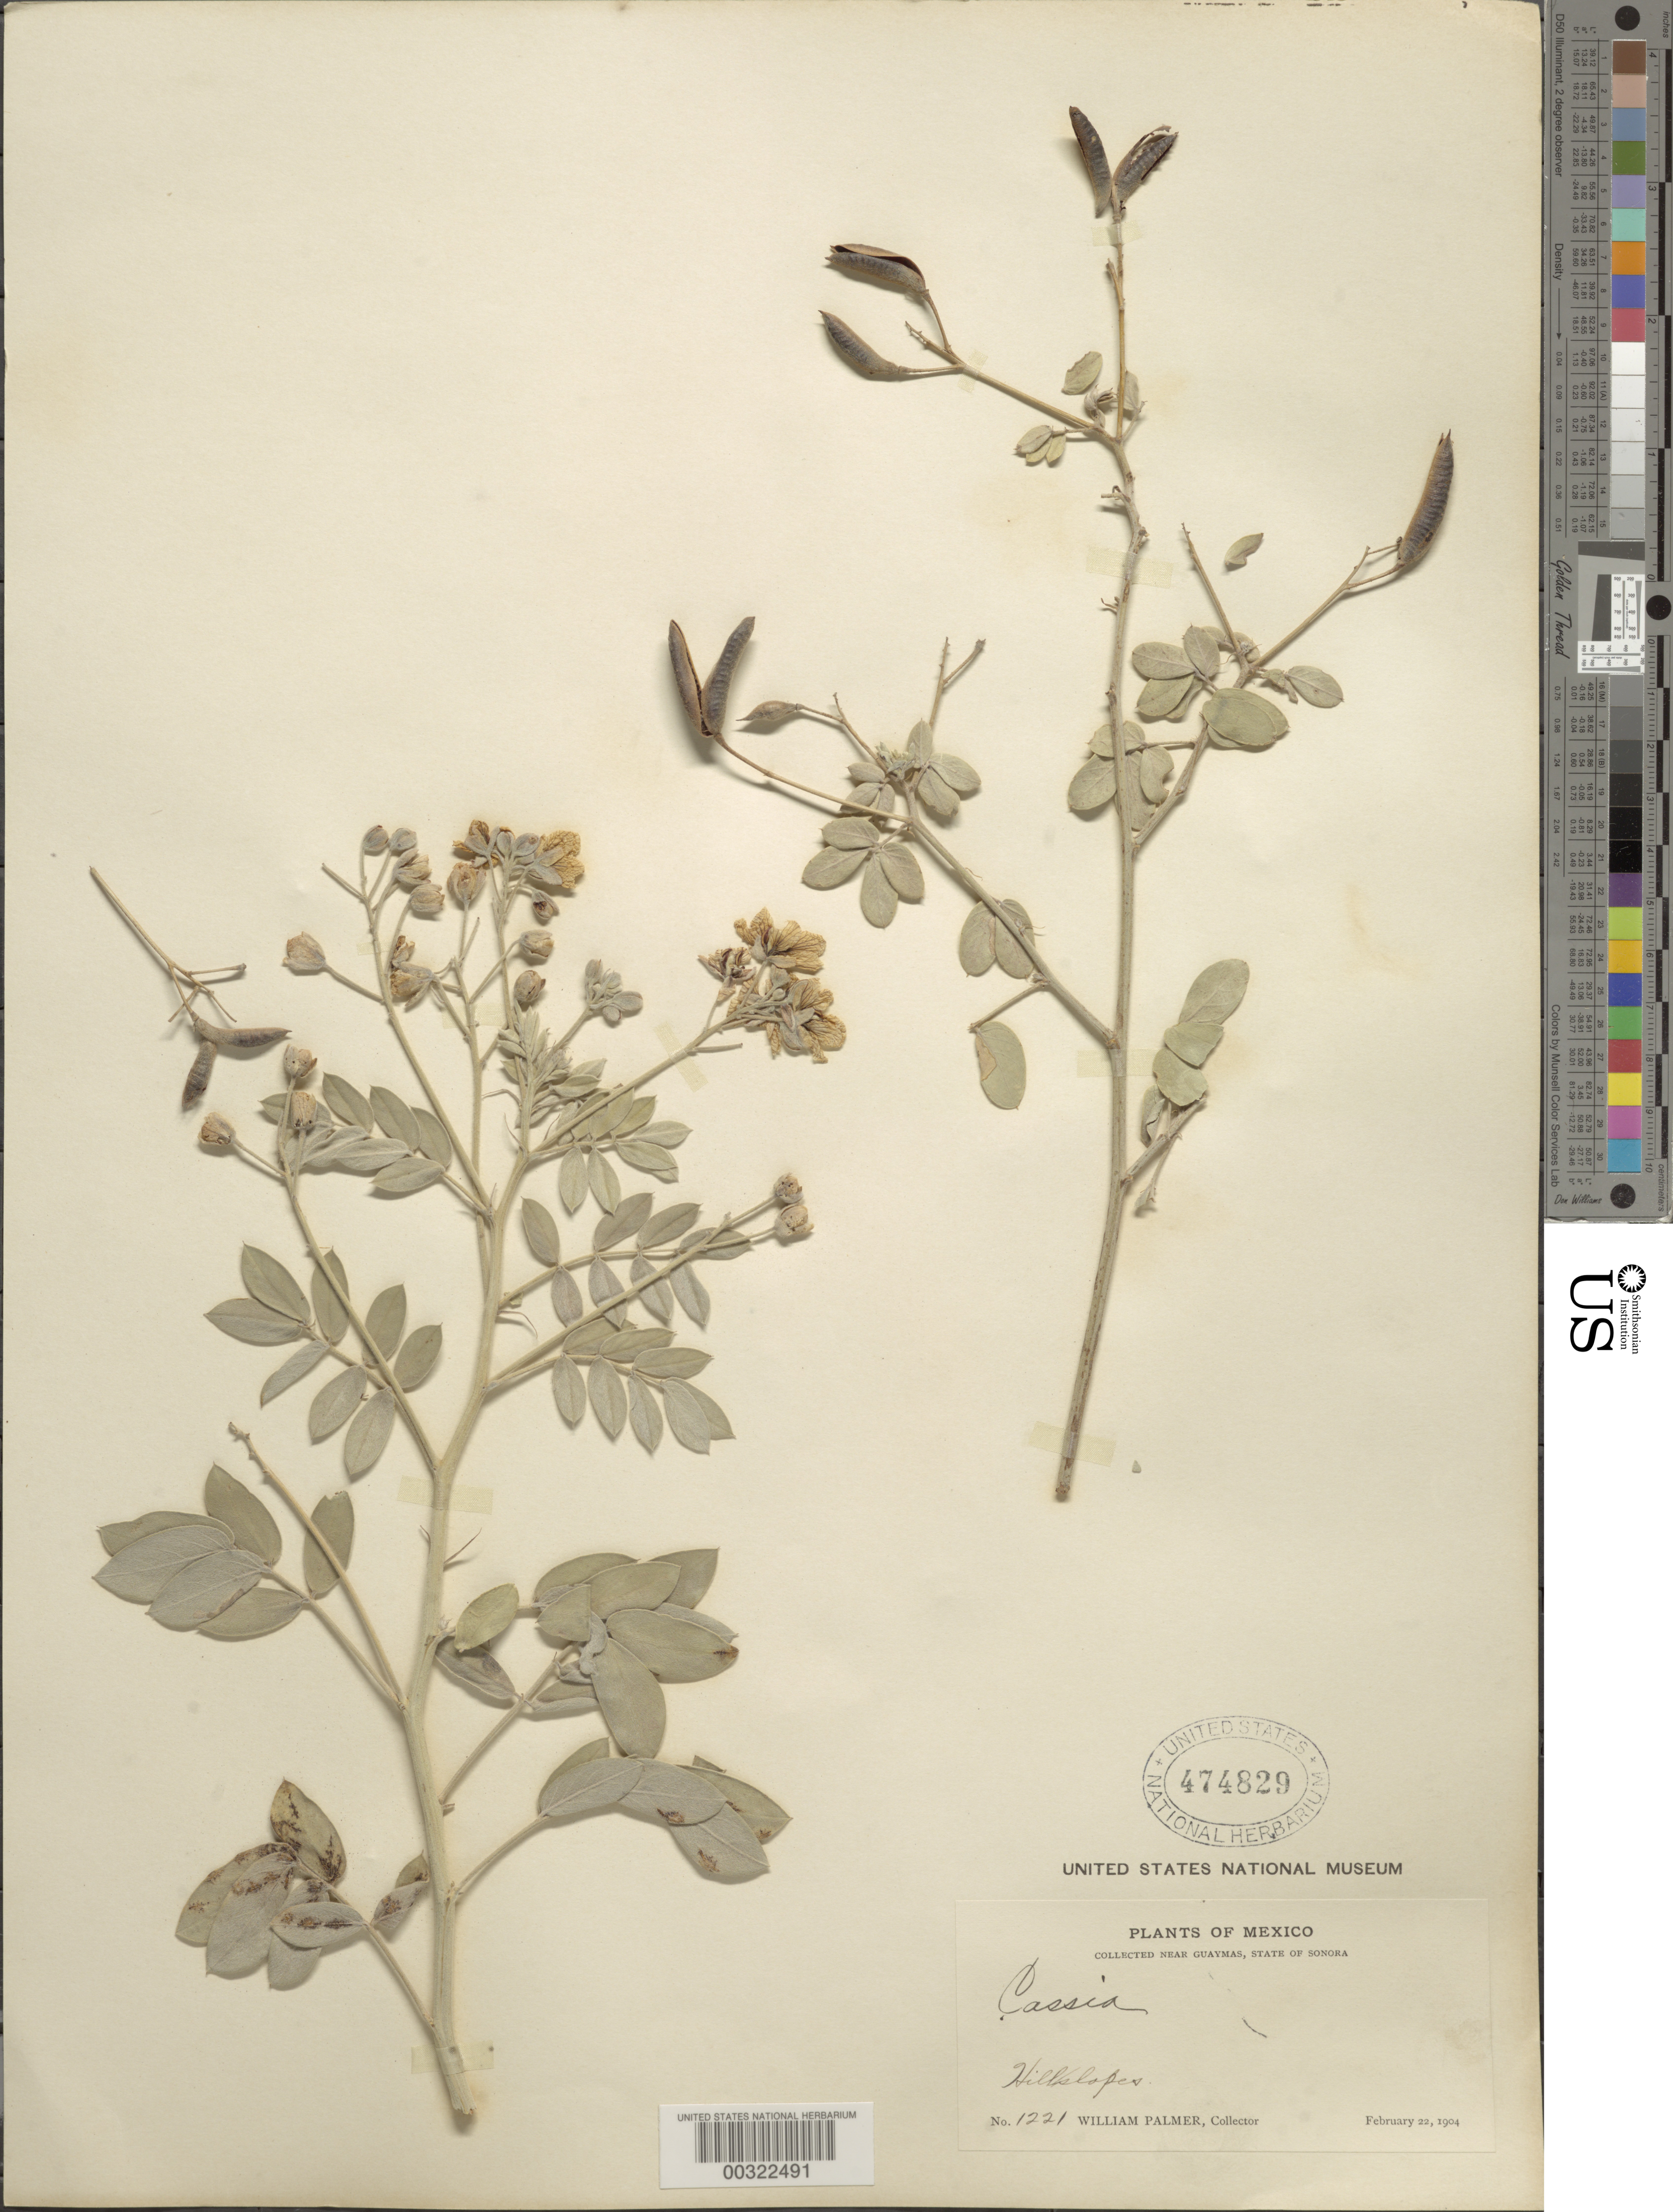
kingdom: Plantae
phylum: Tracheophyta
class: Magnoliopsida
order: Fabales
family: Fabaceae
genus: Senna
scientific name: Senna covesii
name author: (A. Gray) H.S. Irwin & Barneby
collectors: W. Palmer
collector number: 1221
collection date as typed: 22 Feb 1904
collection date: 1904-02-22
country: Mexico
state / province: Sonora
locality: Near Guaymas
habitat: Hill slopes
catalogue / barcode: US 474829